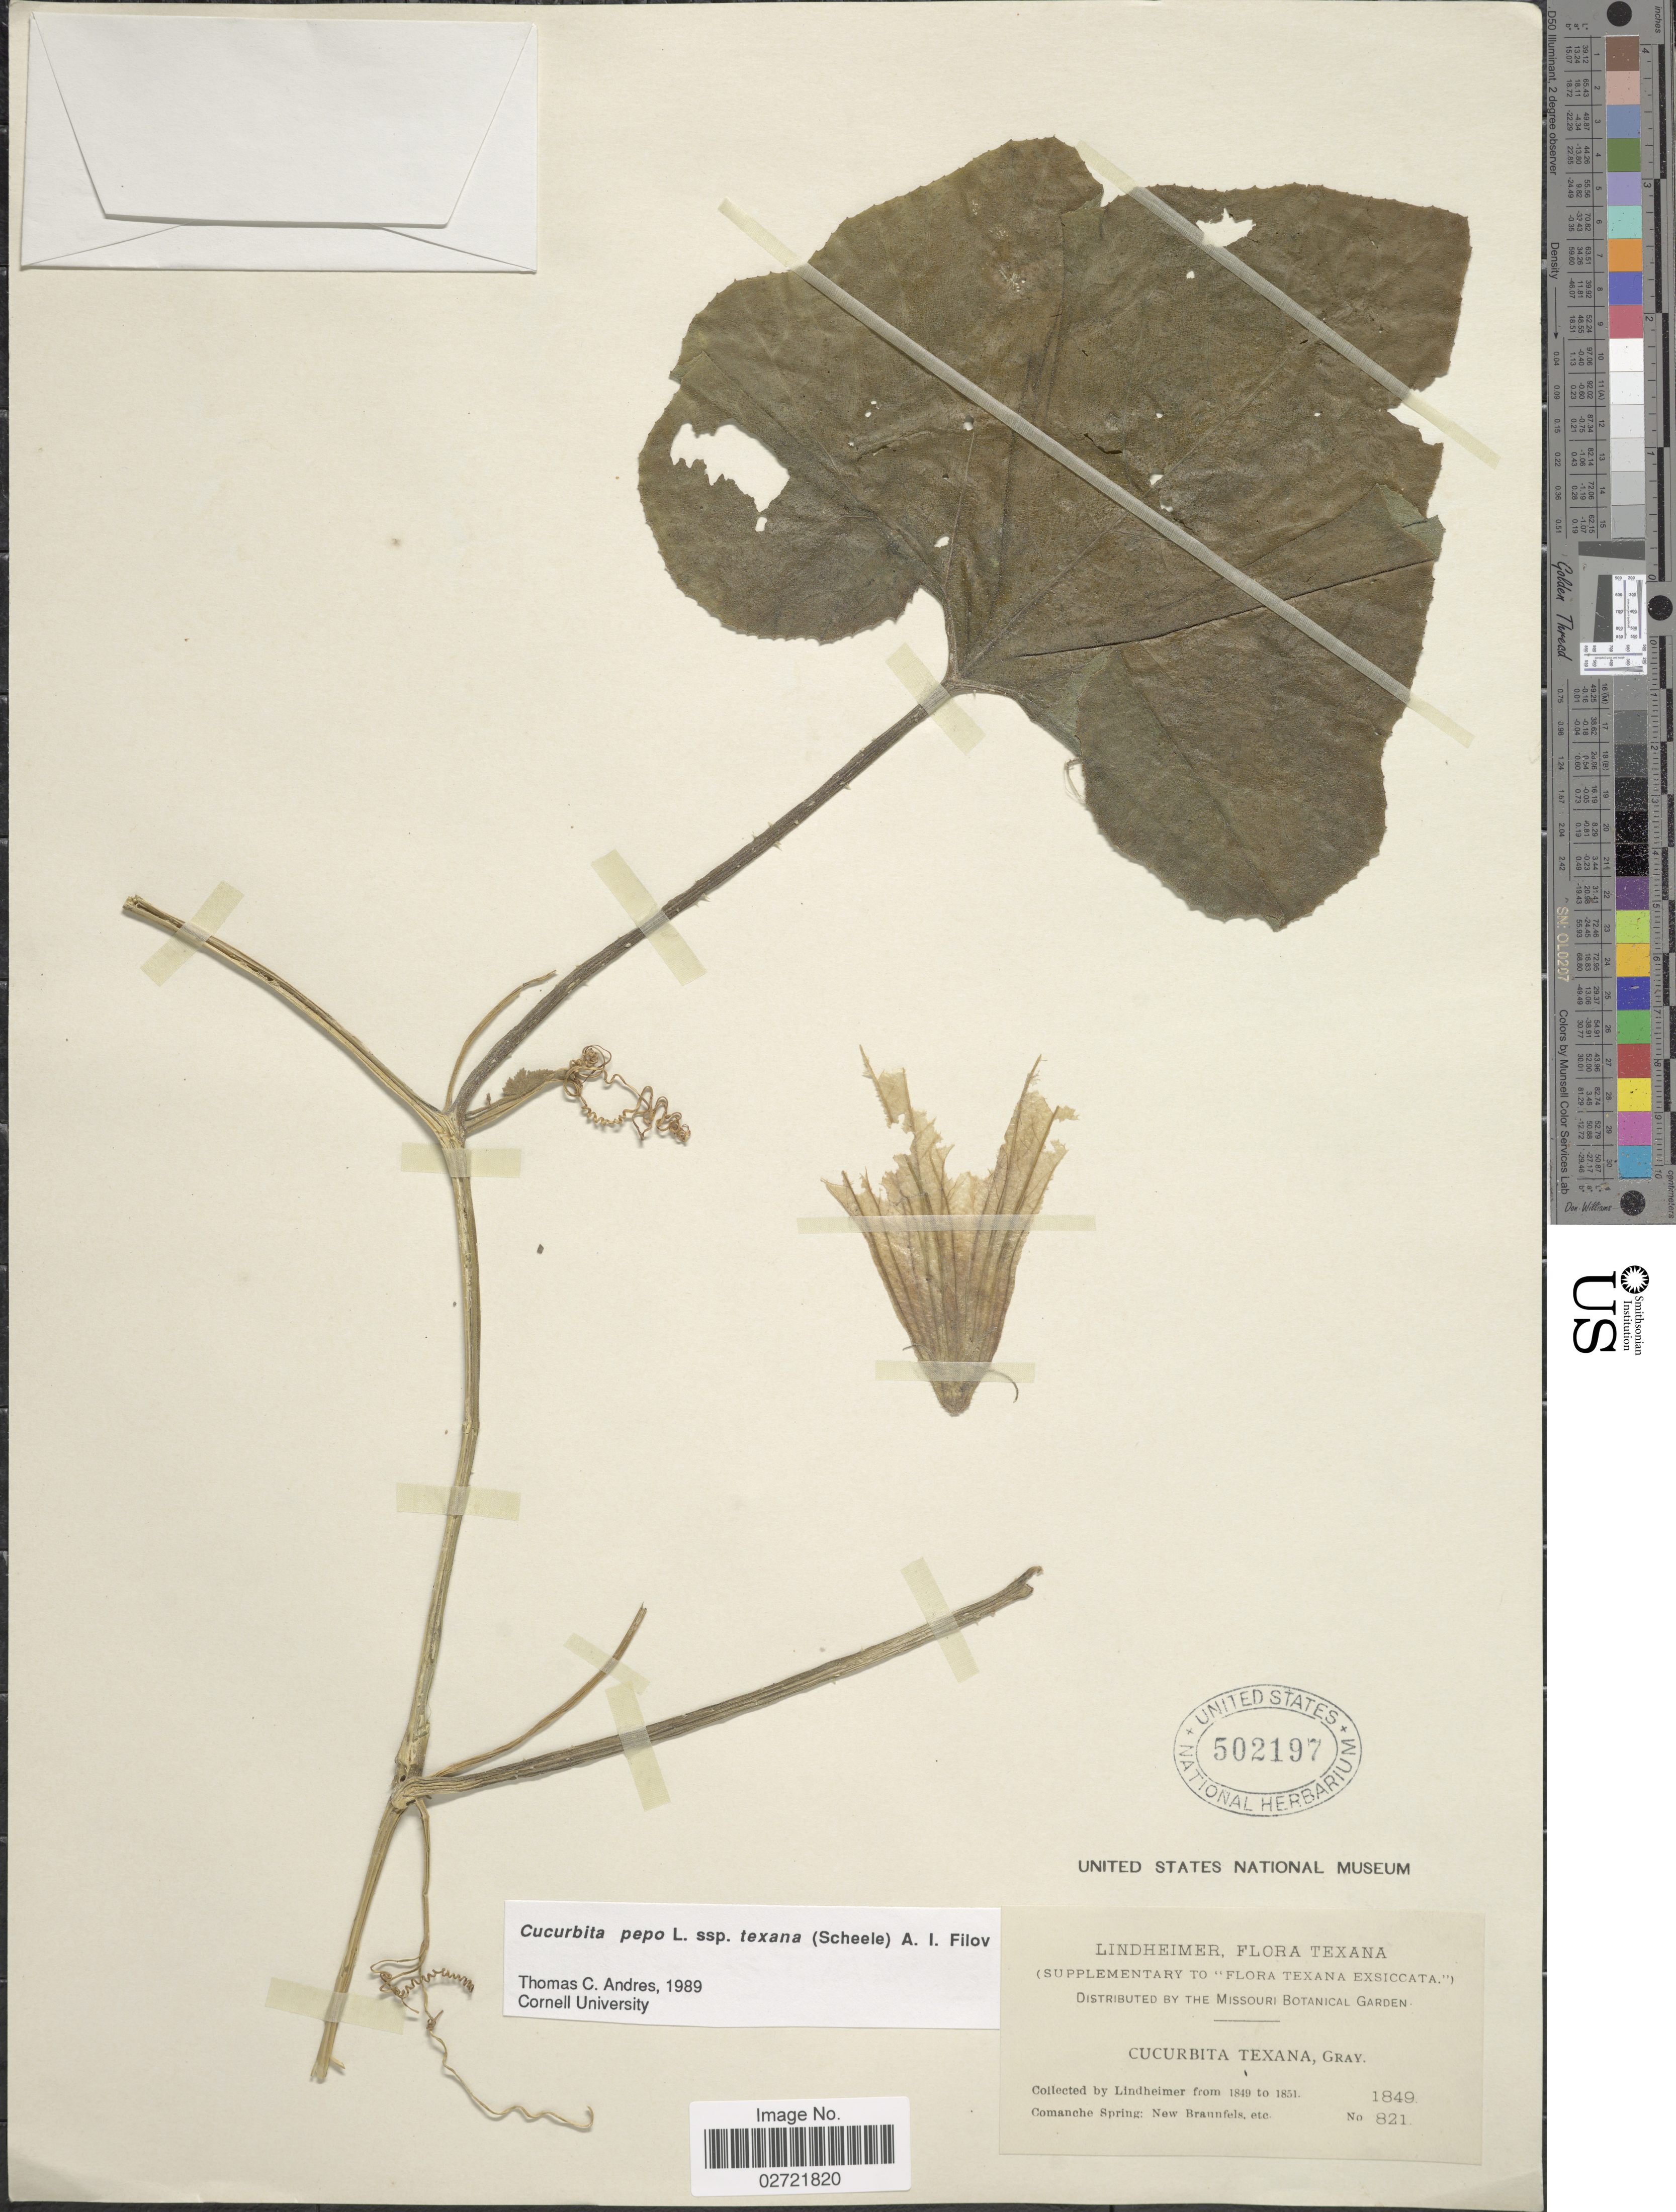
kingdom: Plantae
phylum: Tracheophyta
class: Magnoliopsida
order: Cucurbitales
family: Cucurbitaceae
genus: Cucurbita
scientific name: Cucurbita pepo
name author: L.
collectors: F. J. Lindheimer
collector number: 821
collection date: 1849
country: United States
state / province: Texas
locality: Comanche Spring: New Brannfels, etc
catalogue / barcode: US 502197